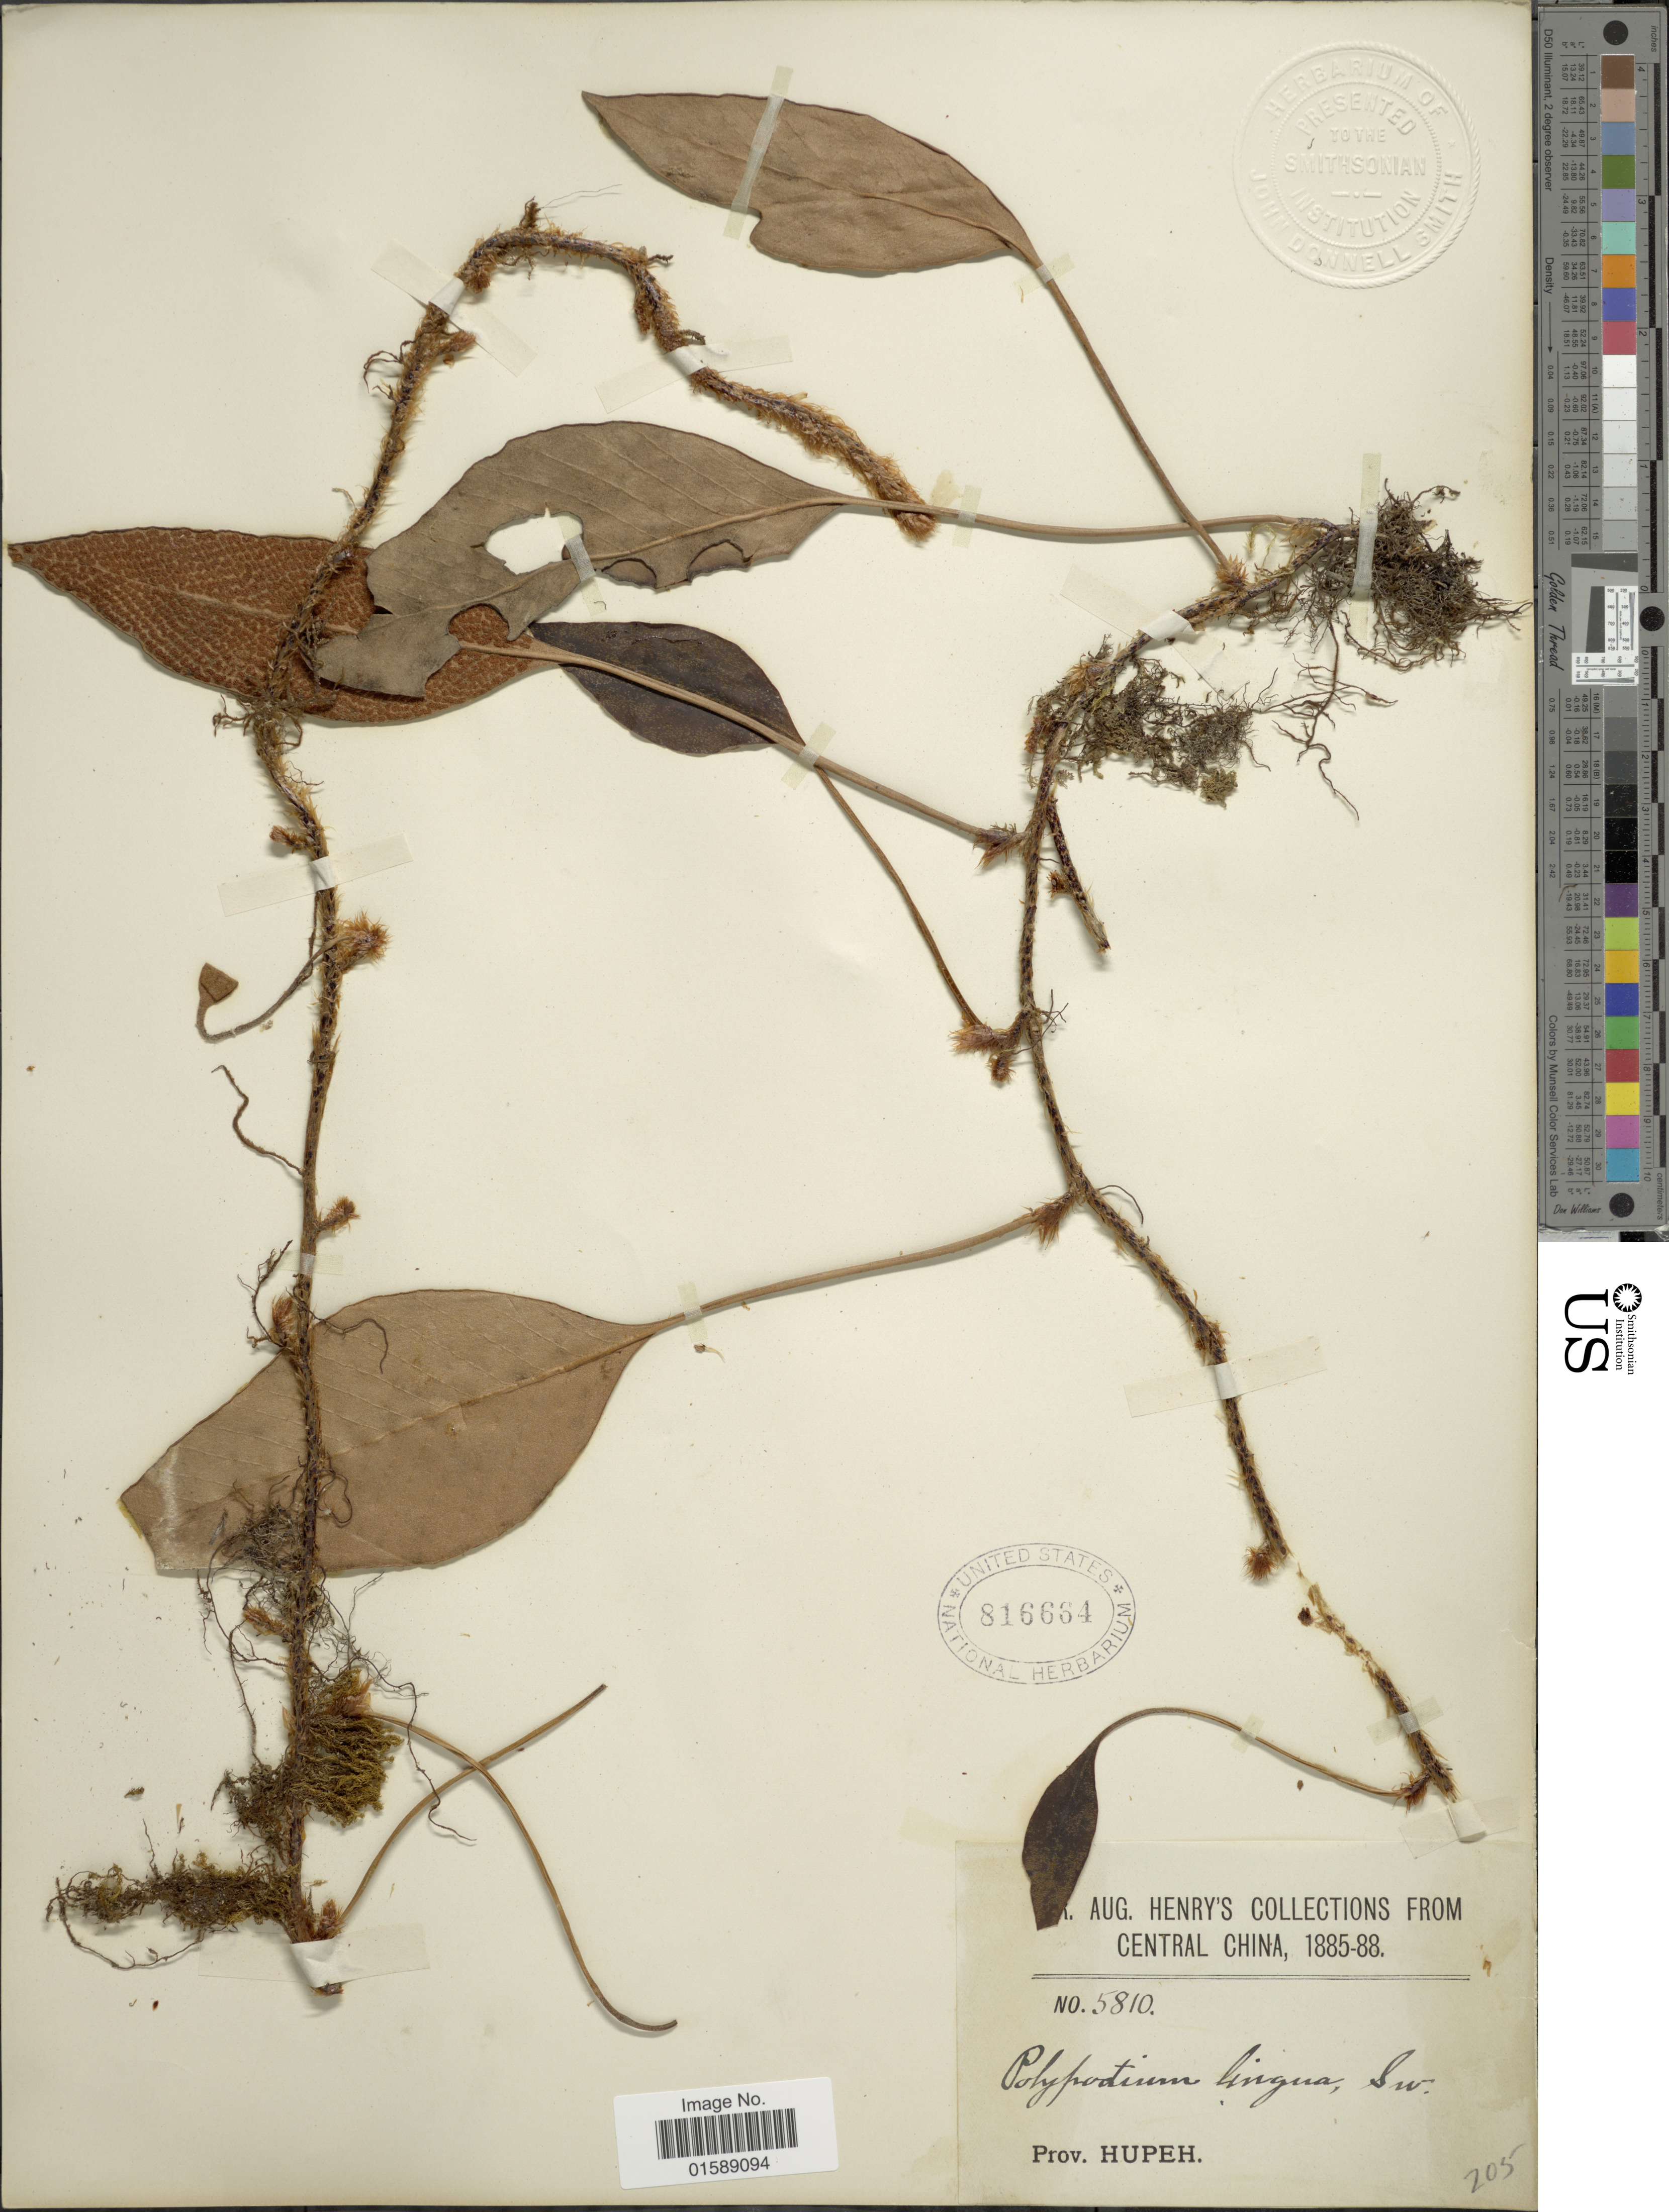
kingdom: Plantae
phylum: Tracheophyta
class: Polypodiopsida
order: Polypodiales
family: Polypodiaceae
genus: Pyrrosia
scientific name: Pyrrosia lingua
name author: (Thurb.) Farw.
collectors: A. Henry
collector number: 5810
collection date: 1885/1888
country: China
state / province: Hubei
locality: Central China. Prov. Hupeh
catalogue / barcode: US 816664